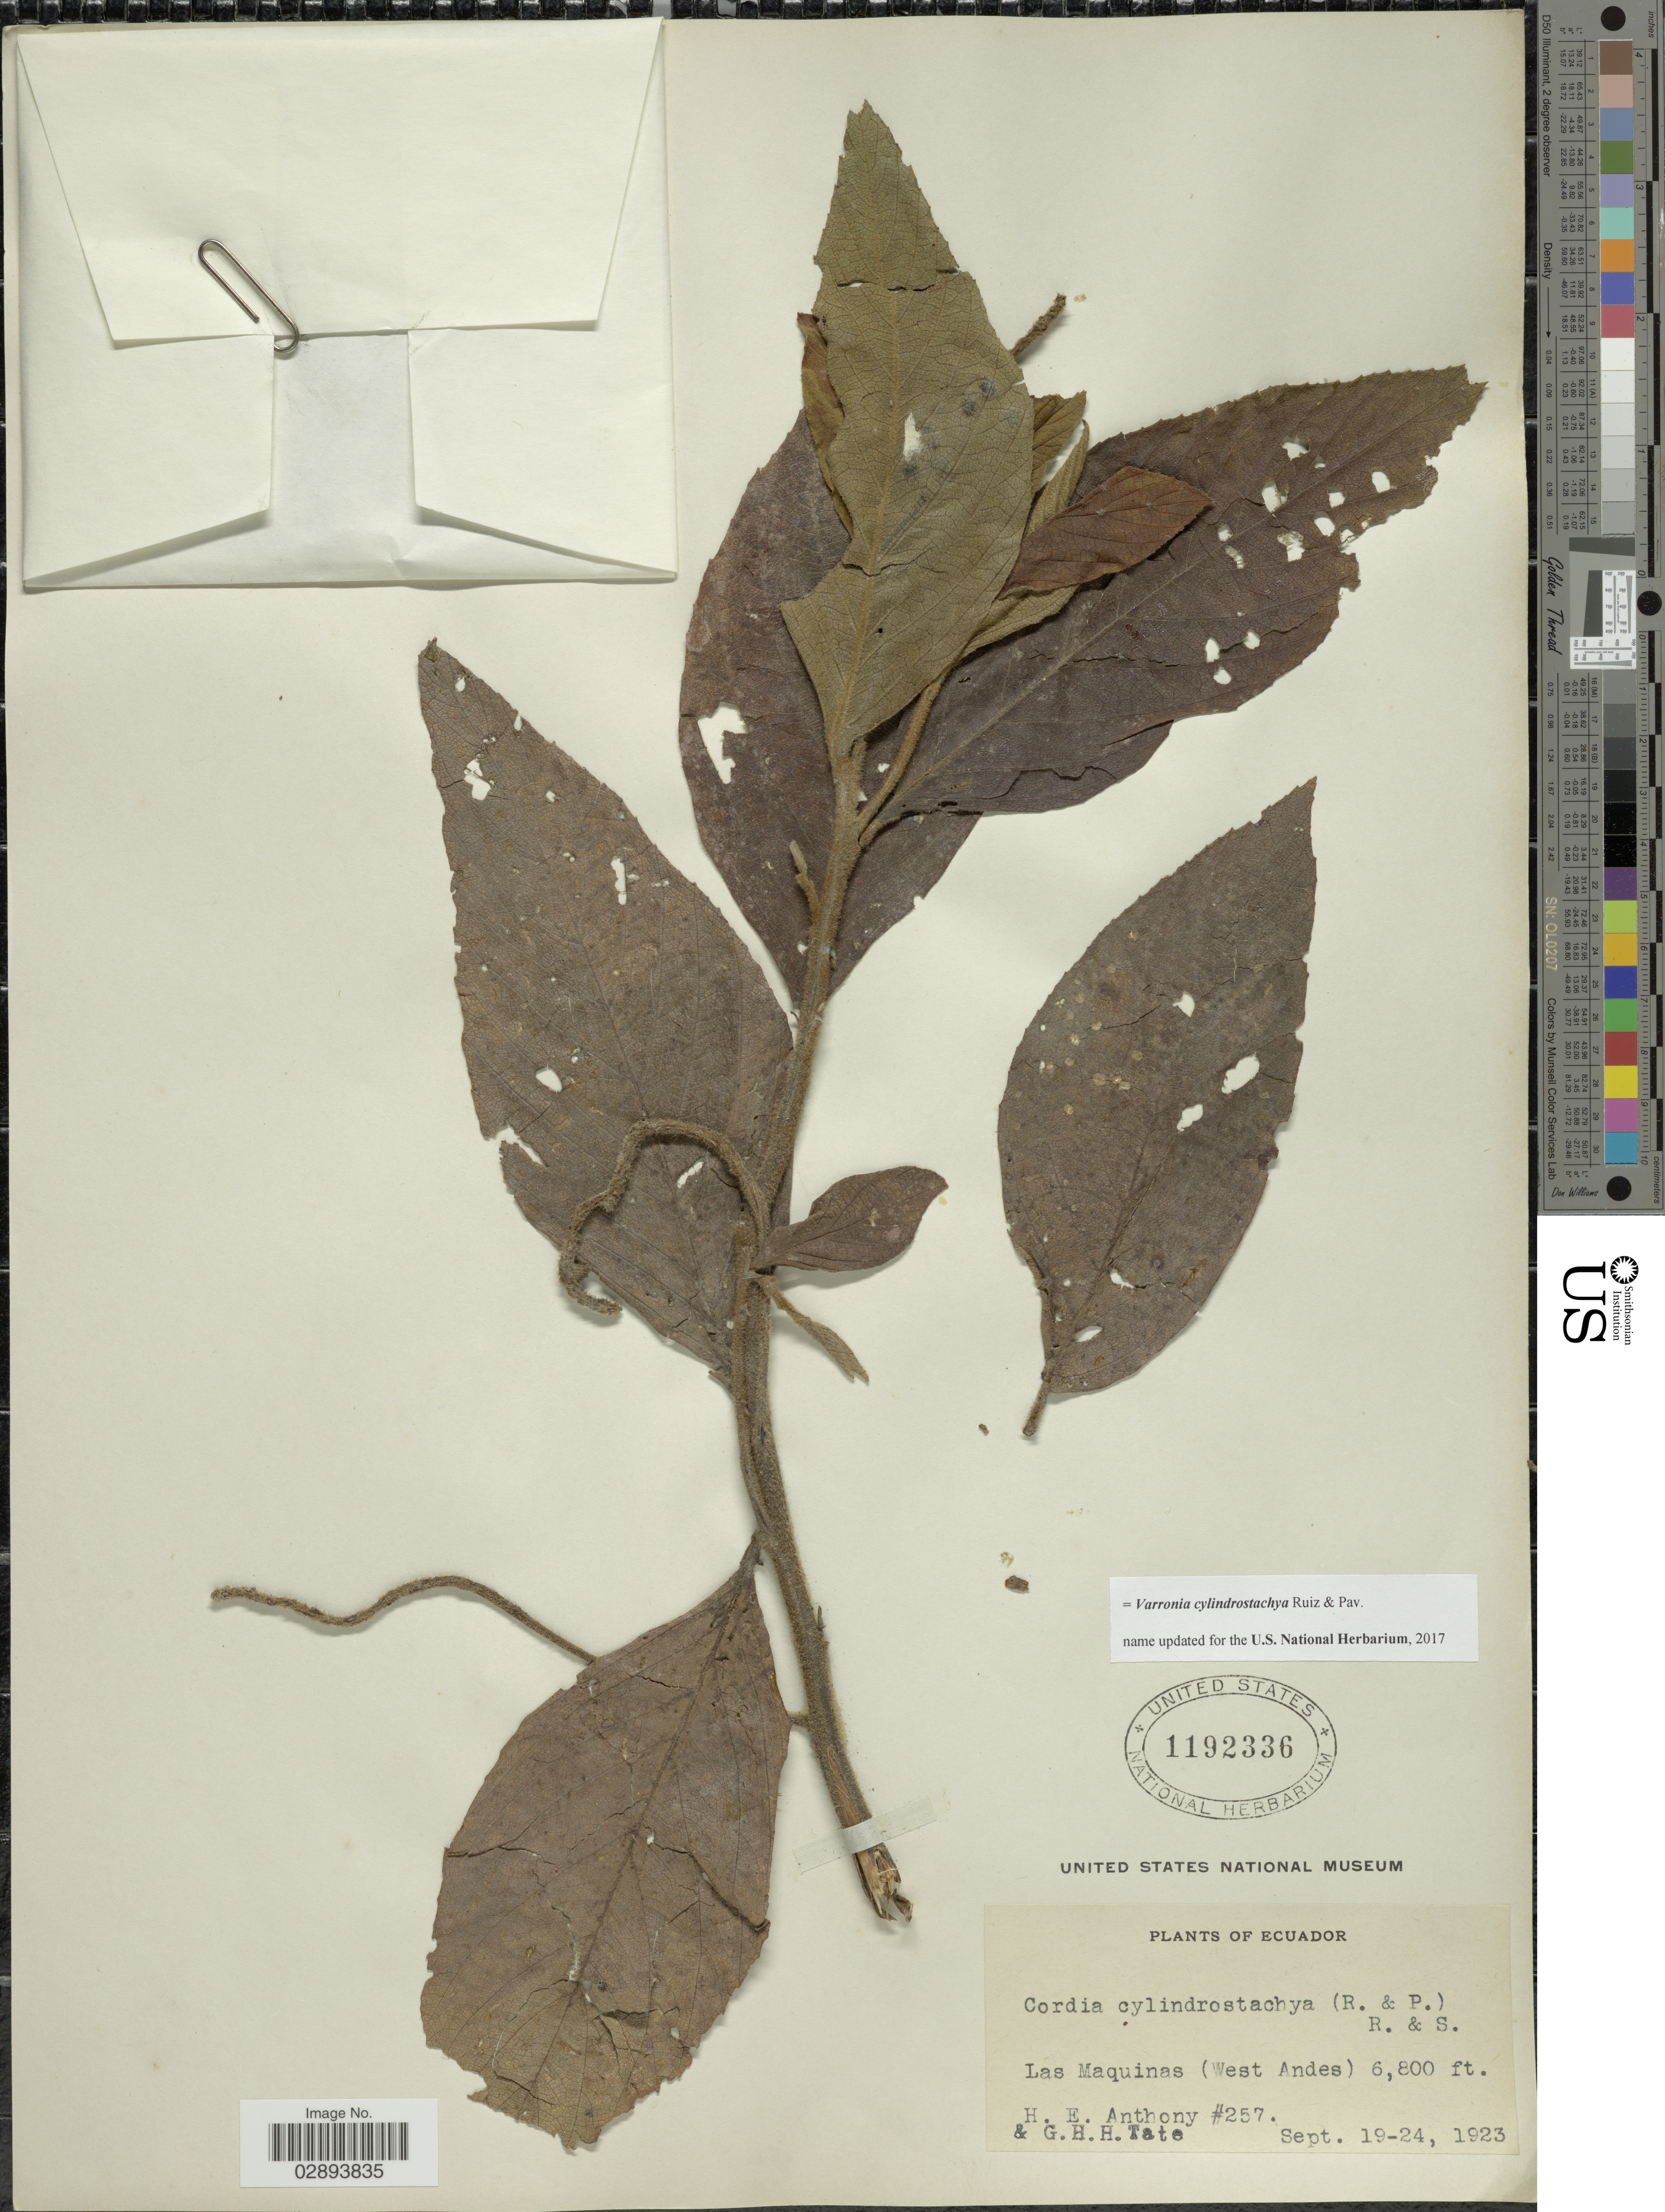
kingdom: Plantae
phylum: Tracheophyta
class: Magnoliopsida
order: Boraginales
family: Cordiaceae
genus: Varronia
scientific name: Varronia cylindrostachya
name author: Ruiz & Pav.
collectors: H. E. Anthony & G. H. H.Tate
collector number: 257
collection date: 1923-09-19/1923-09-24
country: Ecuador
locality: Las Maquinas (West Andes).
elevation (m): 2073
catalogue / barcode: US 1192336